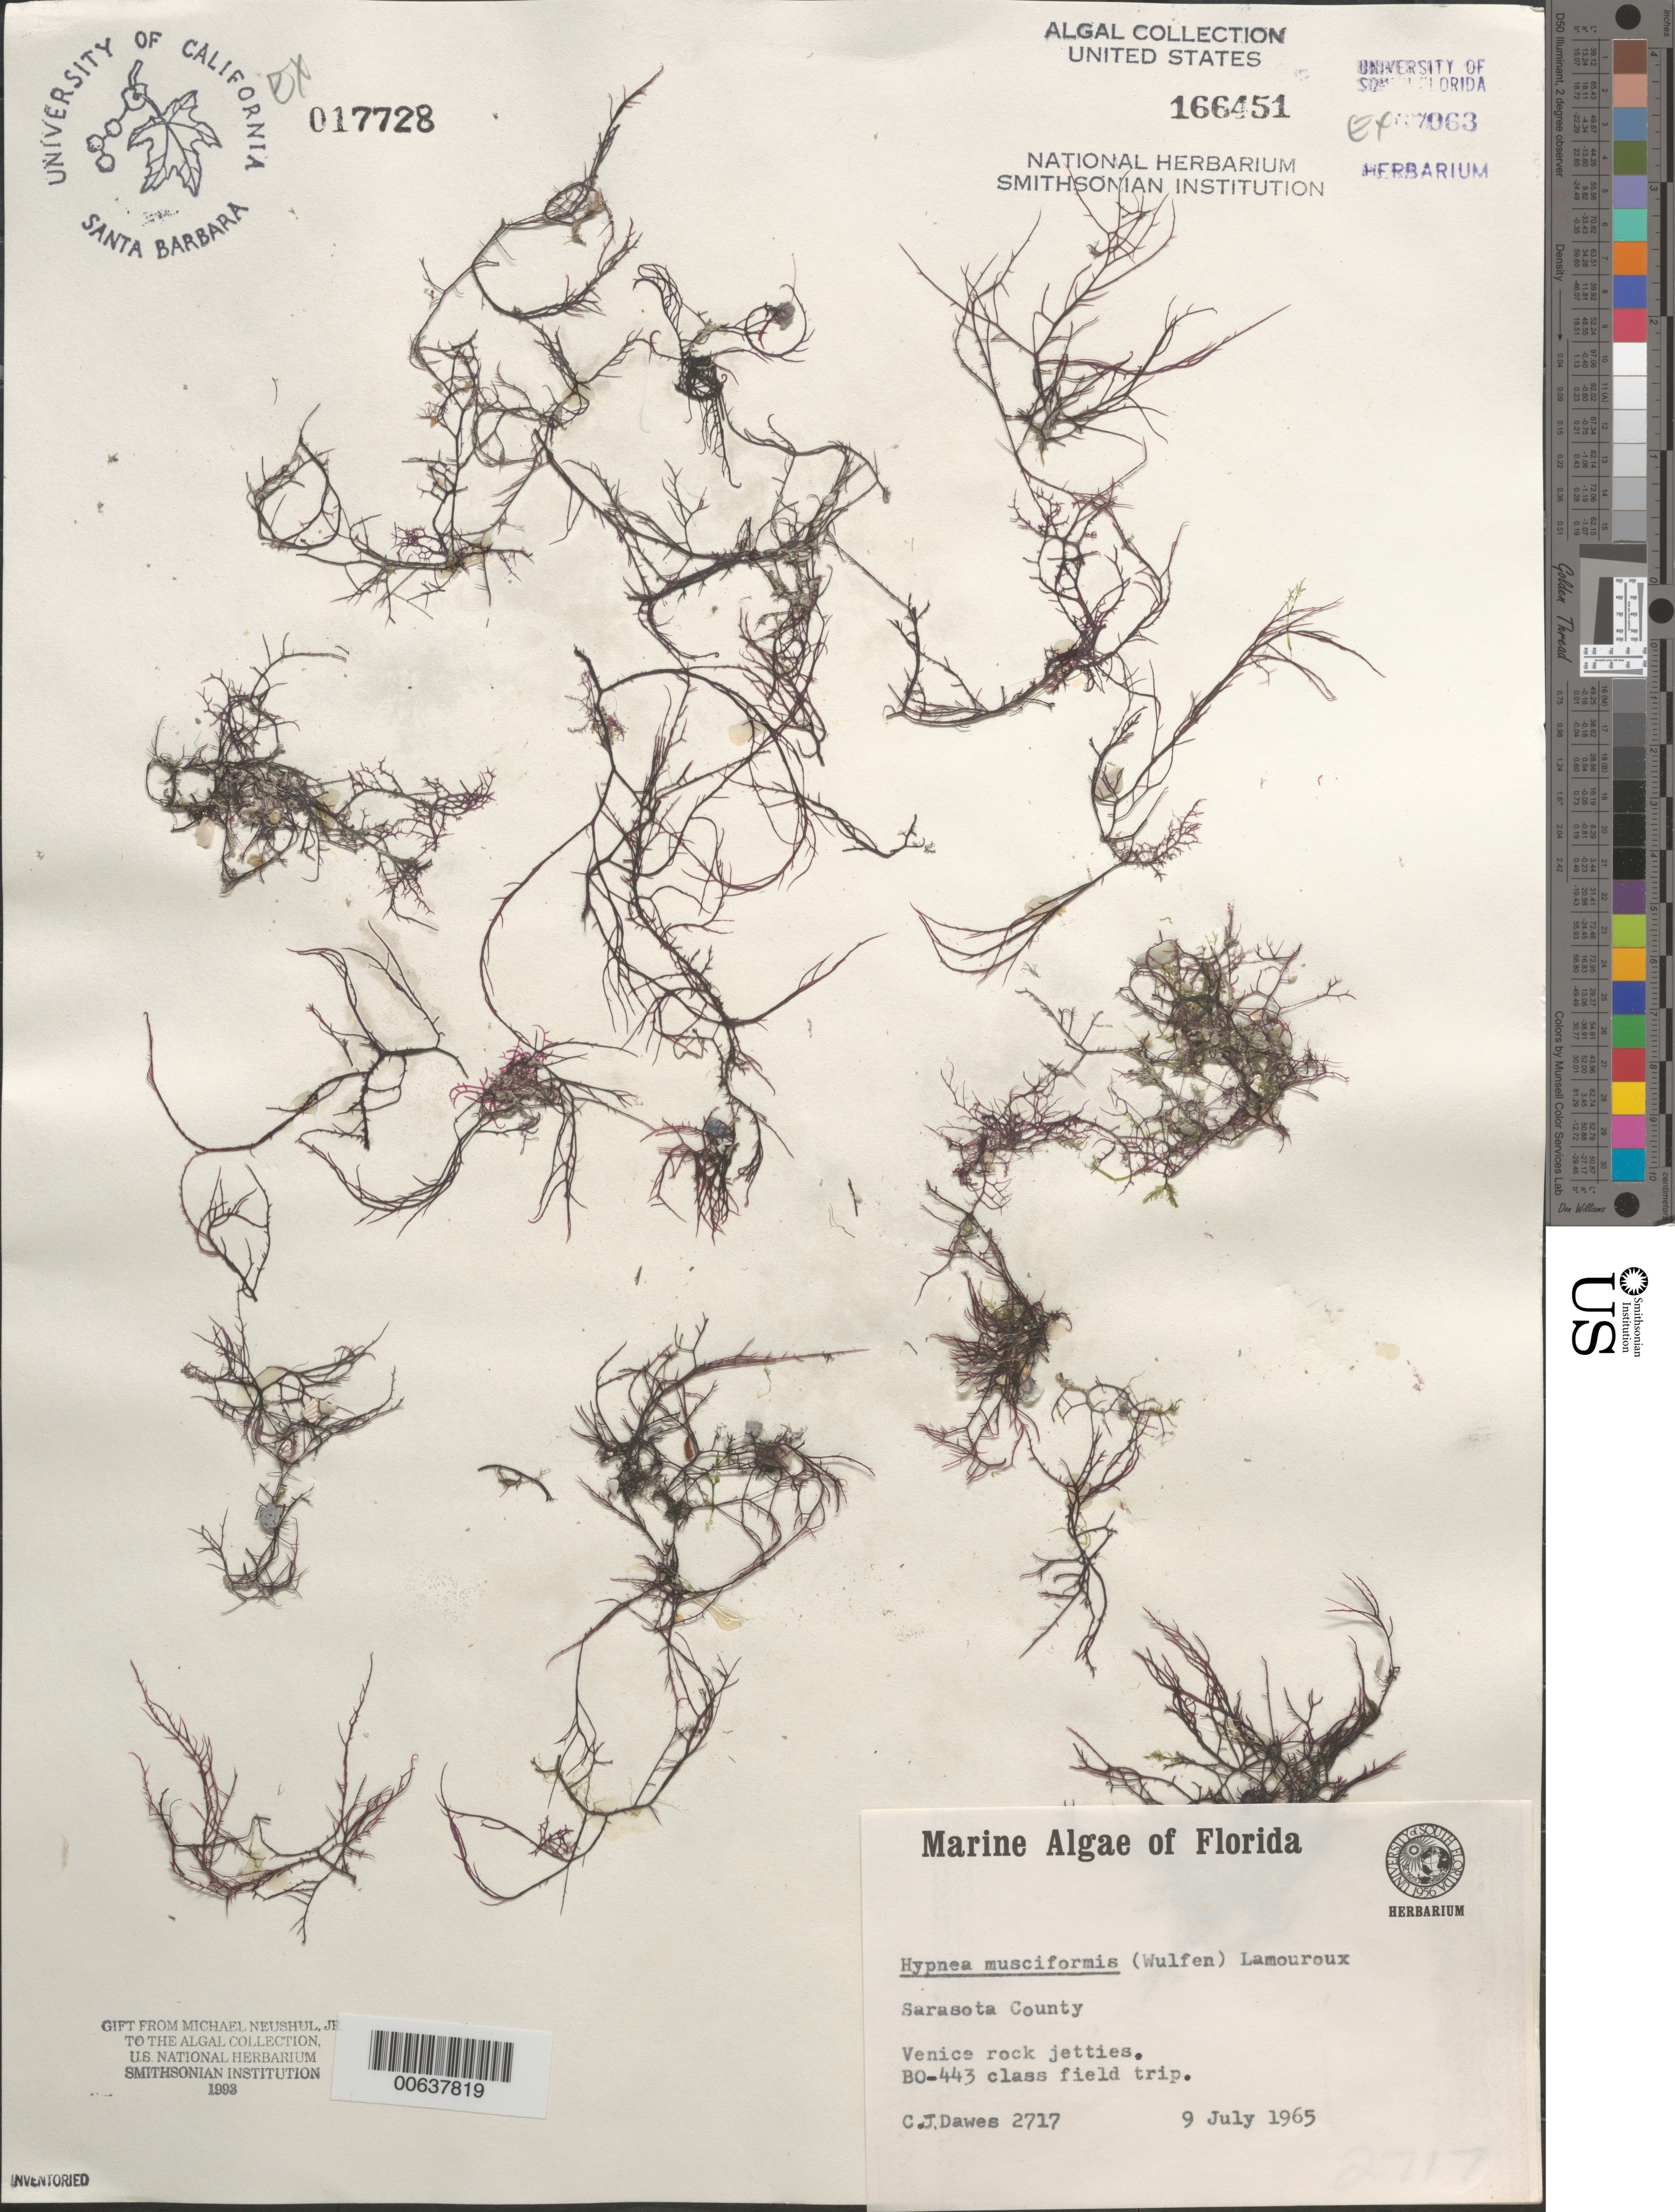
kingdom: Plantae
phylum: Rhodophyta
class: Florideophyceae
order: Gigartinales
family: Cystocloniaceae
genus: Hypnea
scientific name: Hypnea musciformis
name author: (Wulfen) J.V.Lamouroux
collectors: C. Dawes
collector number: CJD 2717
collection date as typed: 09 Jul 1965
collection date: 1965-07-09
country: United States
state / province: Florida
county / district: Sarasota County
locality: Venice rock jetties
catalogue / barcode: US 166451